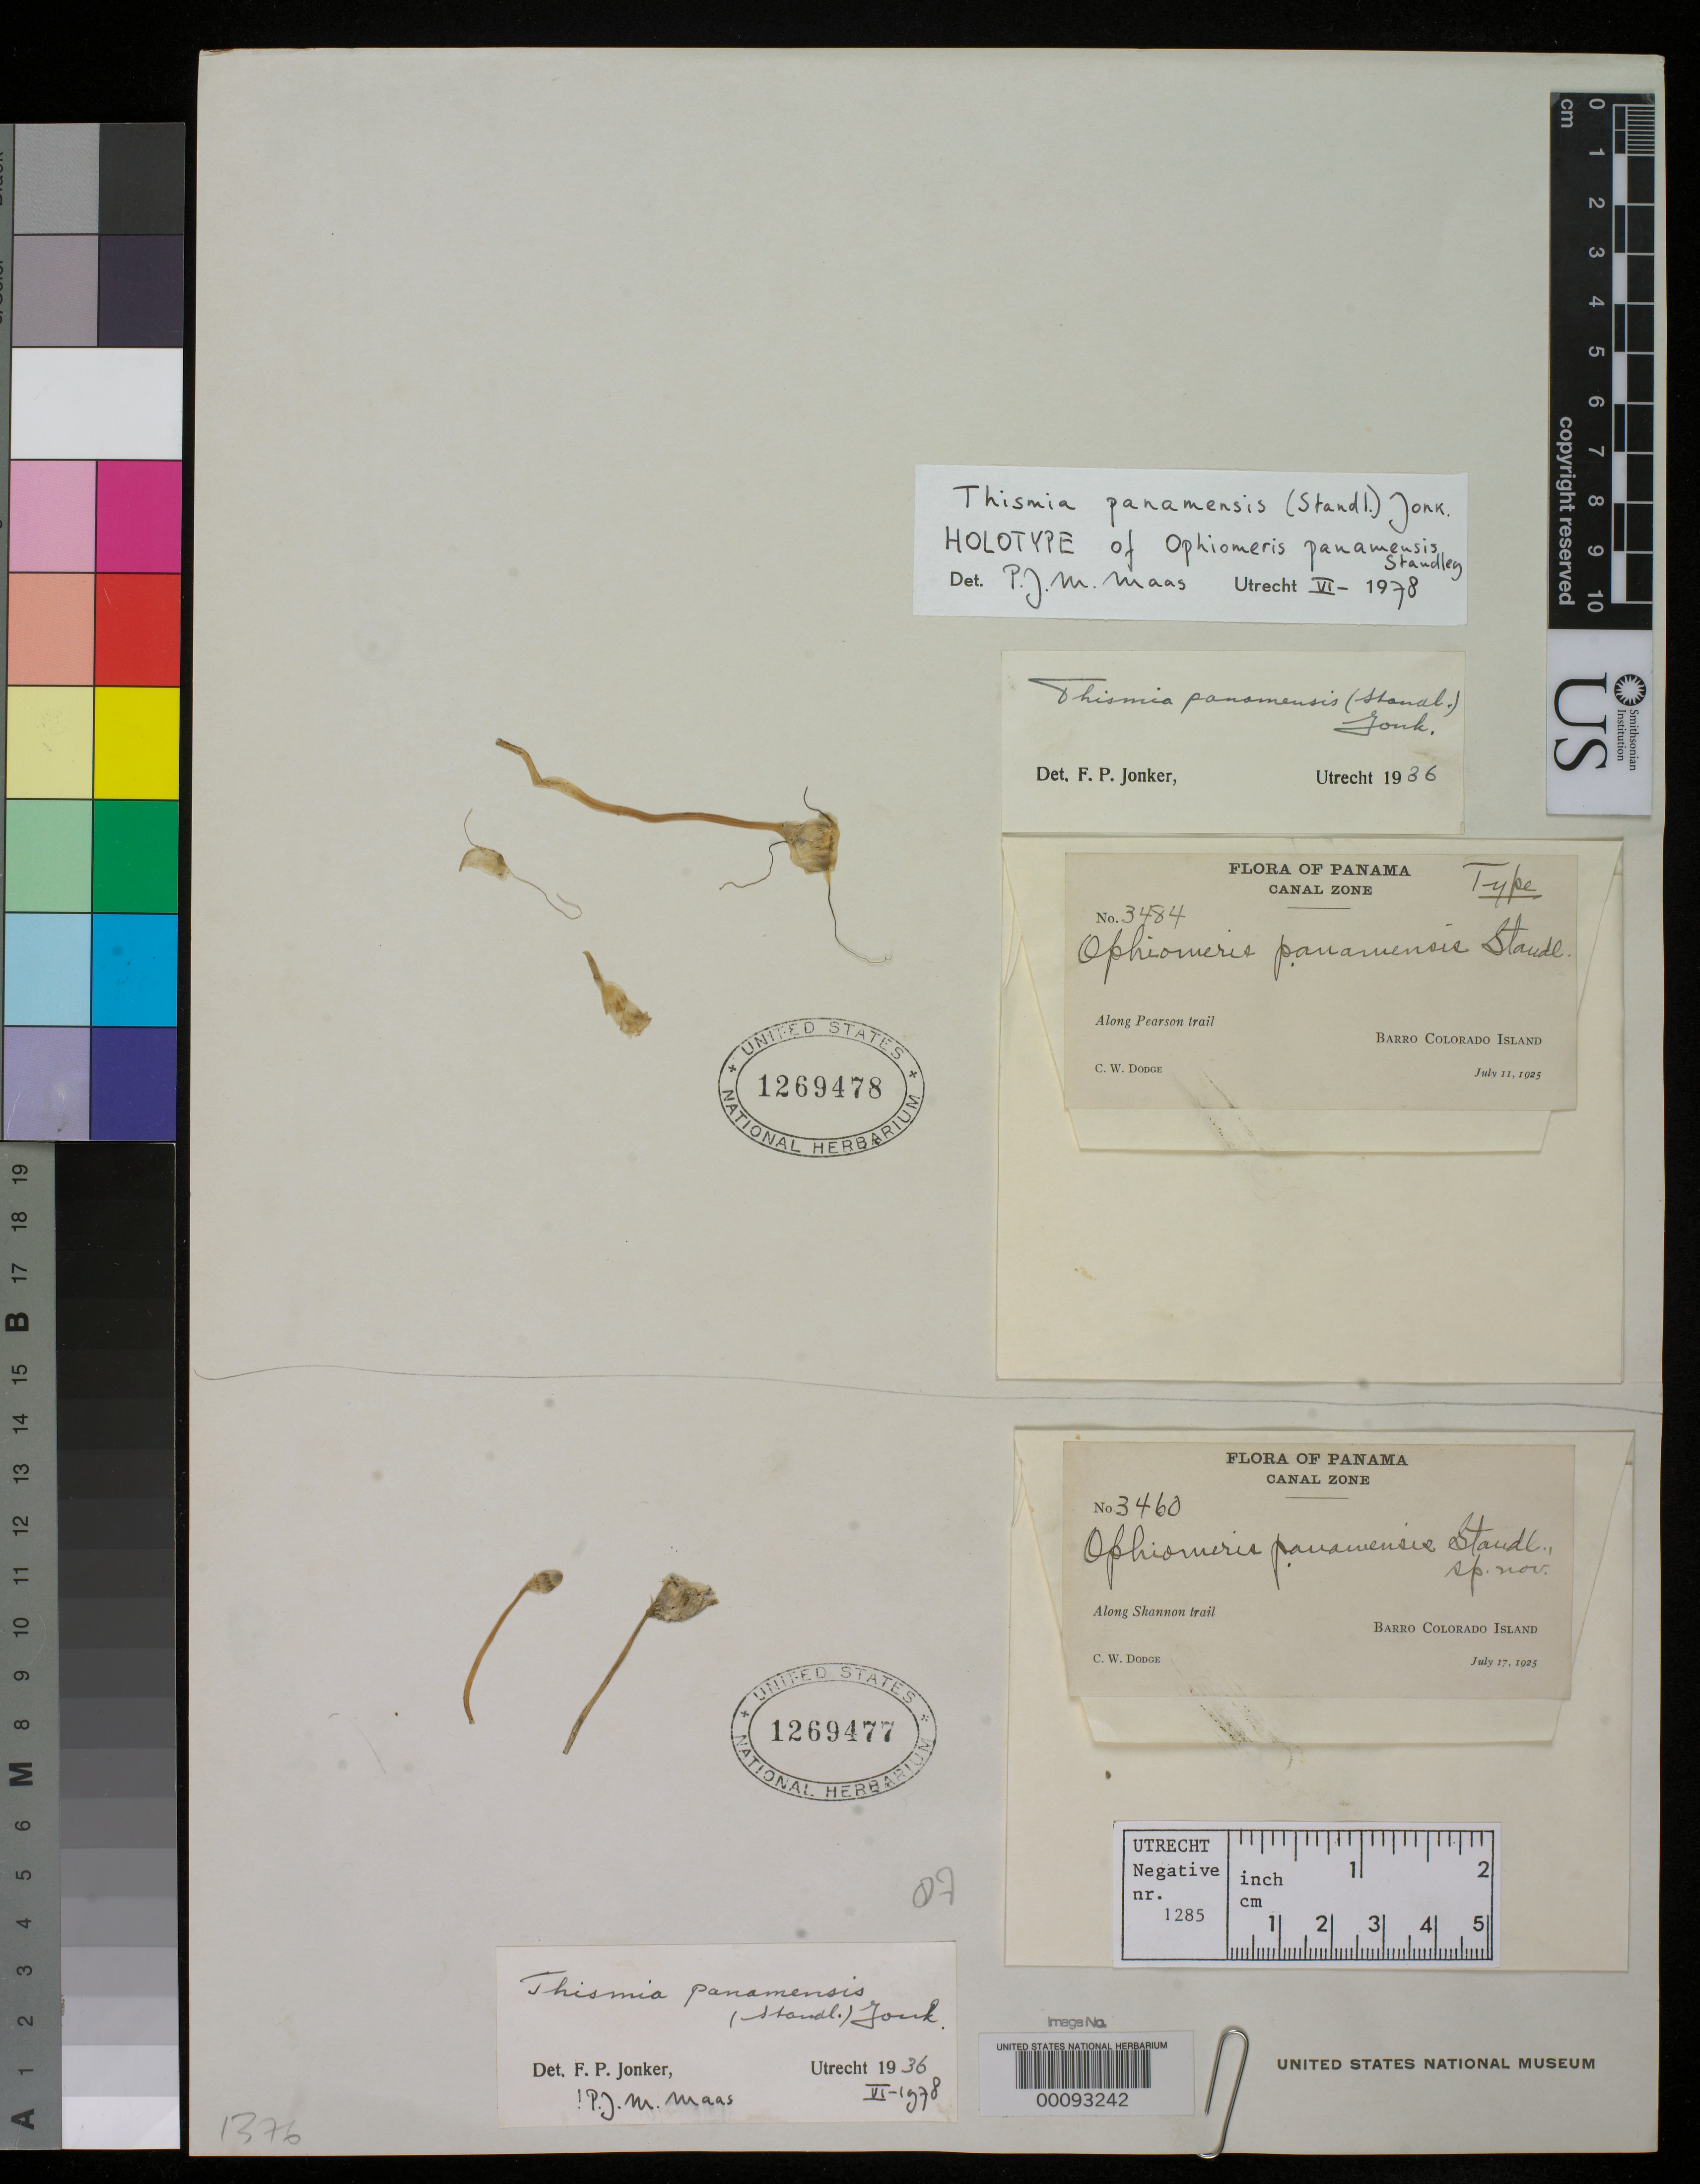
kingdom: Plantae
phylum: Tracheophyta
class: Liliopsida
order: Dioscoreales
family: Burmanniaceae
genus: Ophiomeris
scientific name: Ophiomeris panamensis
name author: Standl.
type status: Holotype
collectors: C. Dodge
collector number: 3484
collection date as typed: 11 Jul 1925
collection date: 1925-07-11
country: Panama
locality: Along Pearson Trail.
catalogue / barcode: US 1269478